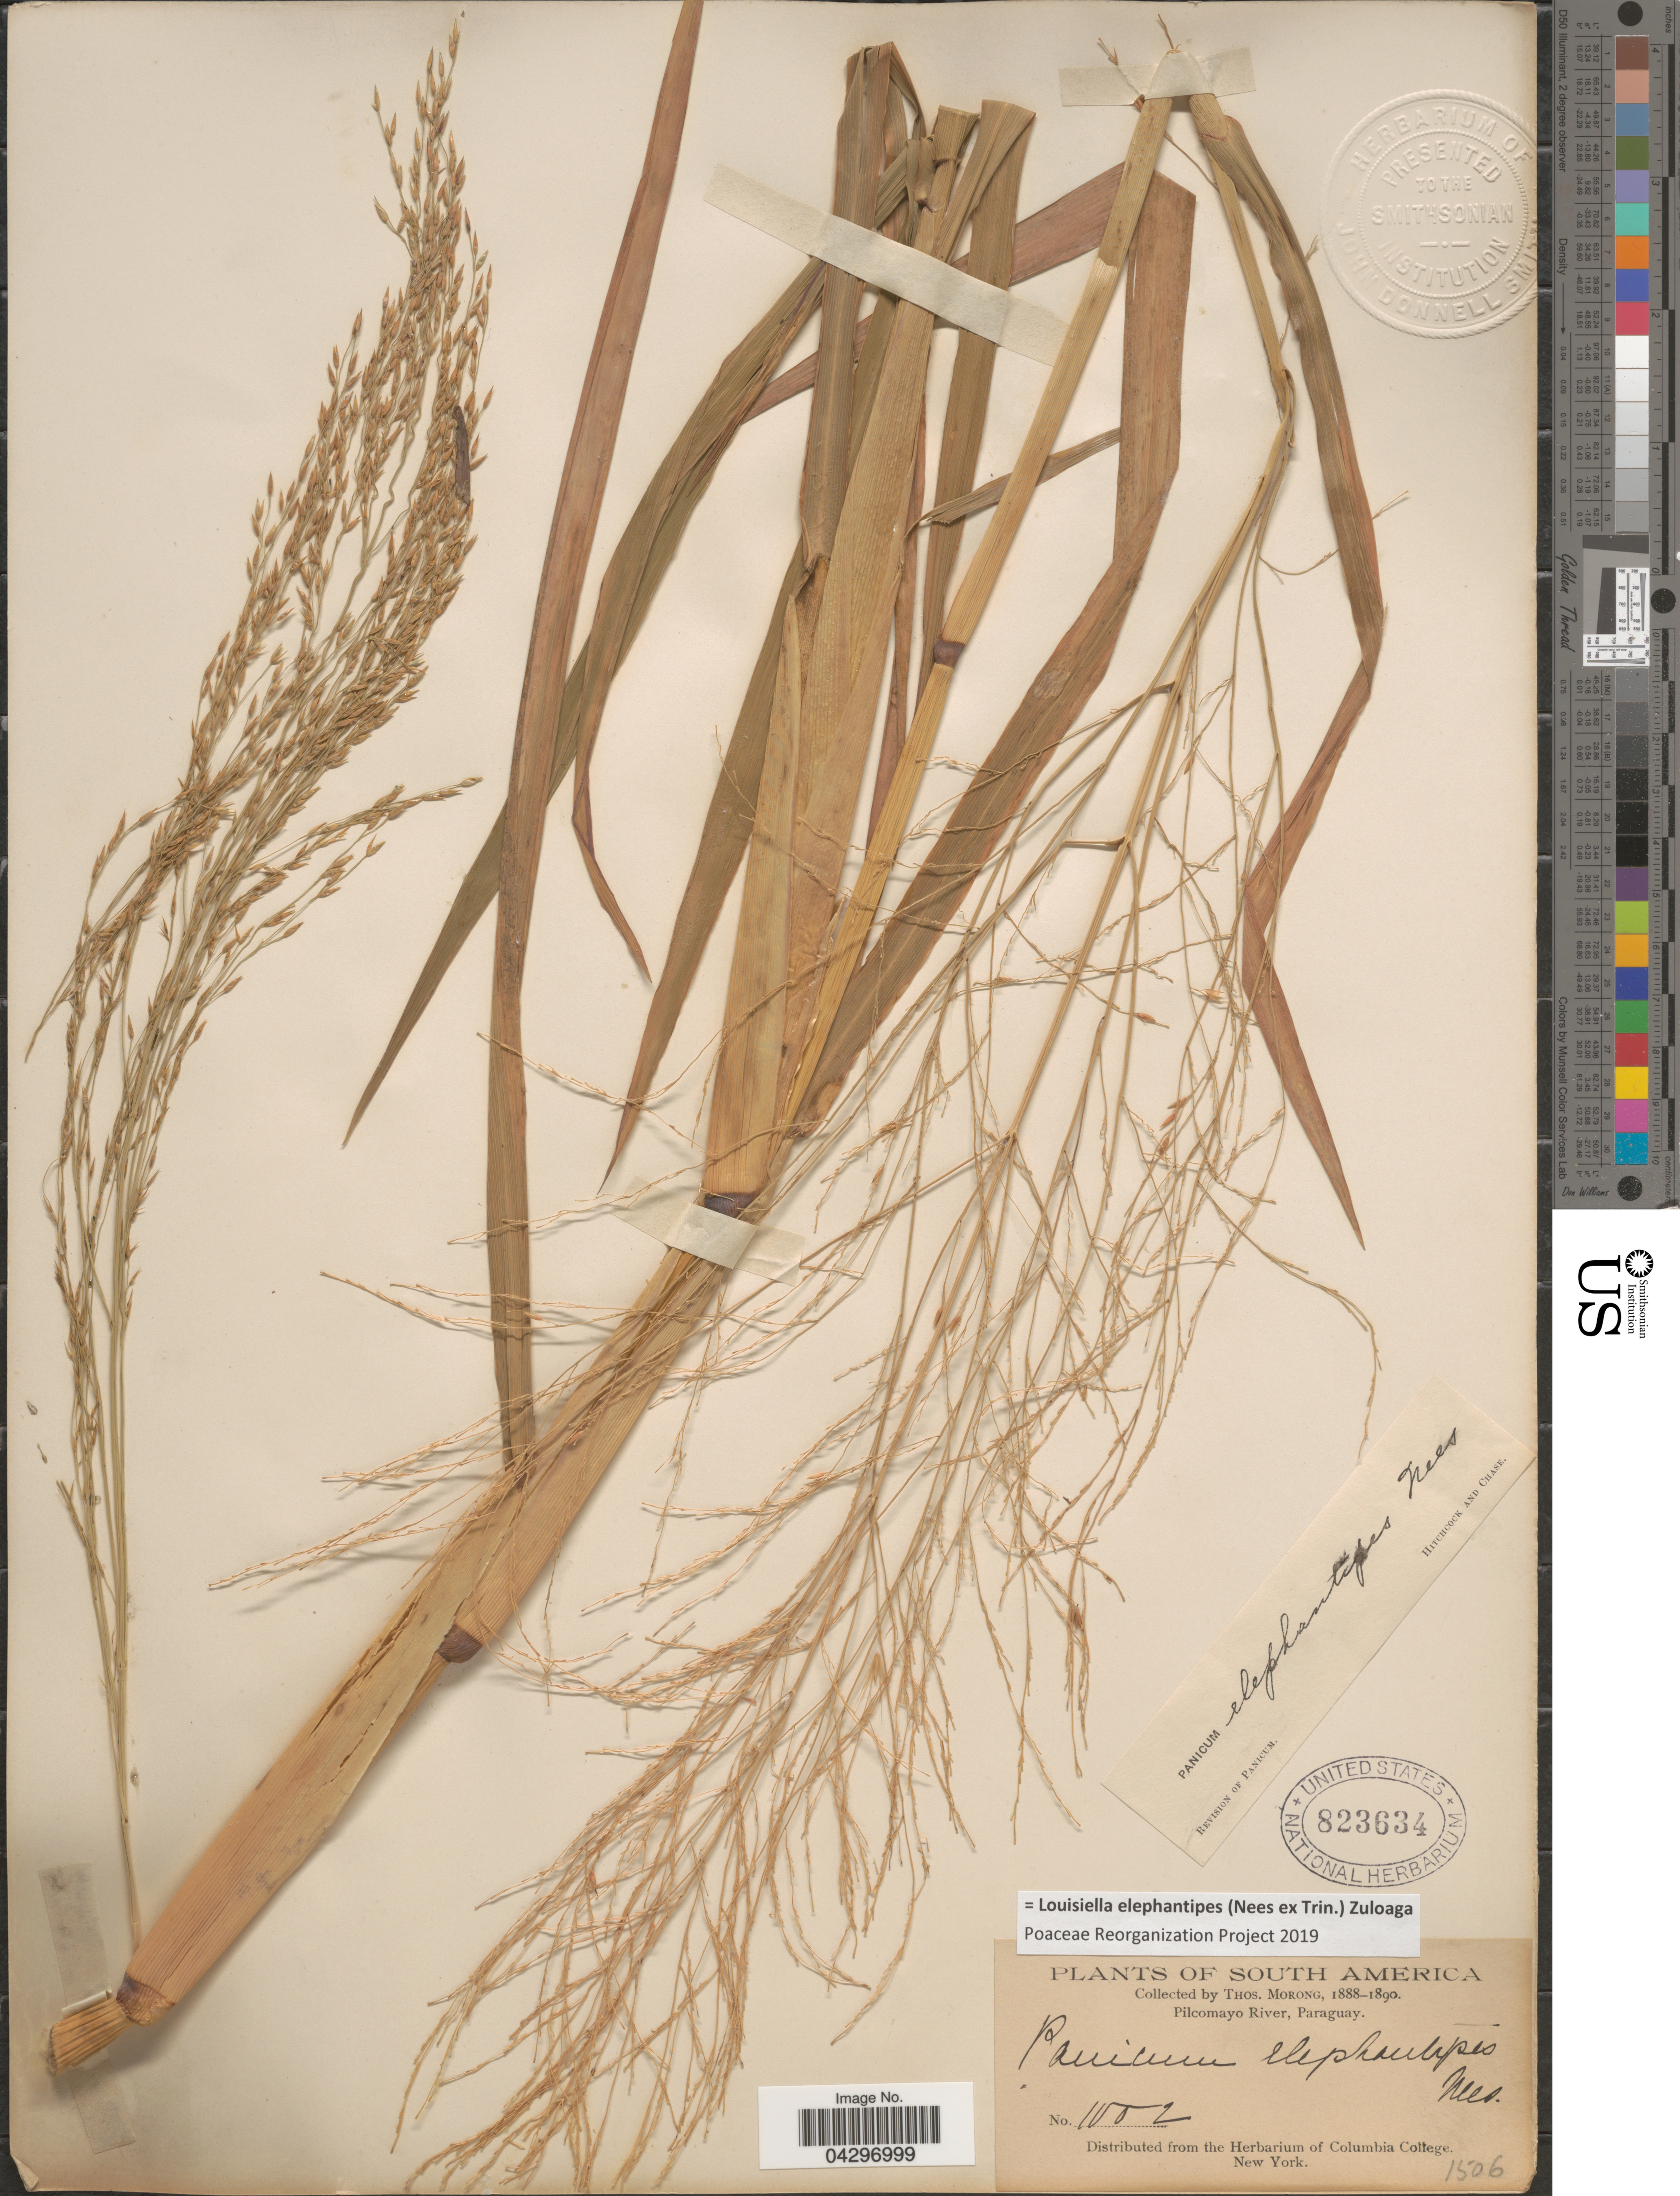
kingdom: Plantae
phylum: Tracheophyta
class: Liliopsida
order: Poales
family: Poaceae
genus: Louisiella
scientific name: Louisiella elephantipes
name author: (Nees ex Trin.) Zuloaga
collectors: ex herb. T. Morong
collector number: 1002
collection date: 1888/1890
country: Paraguay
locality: Pilcomayo River.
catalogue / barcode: US 823634